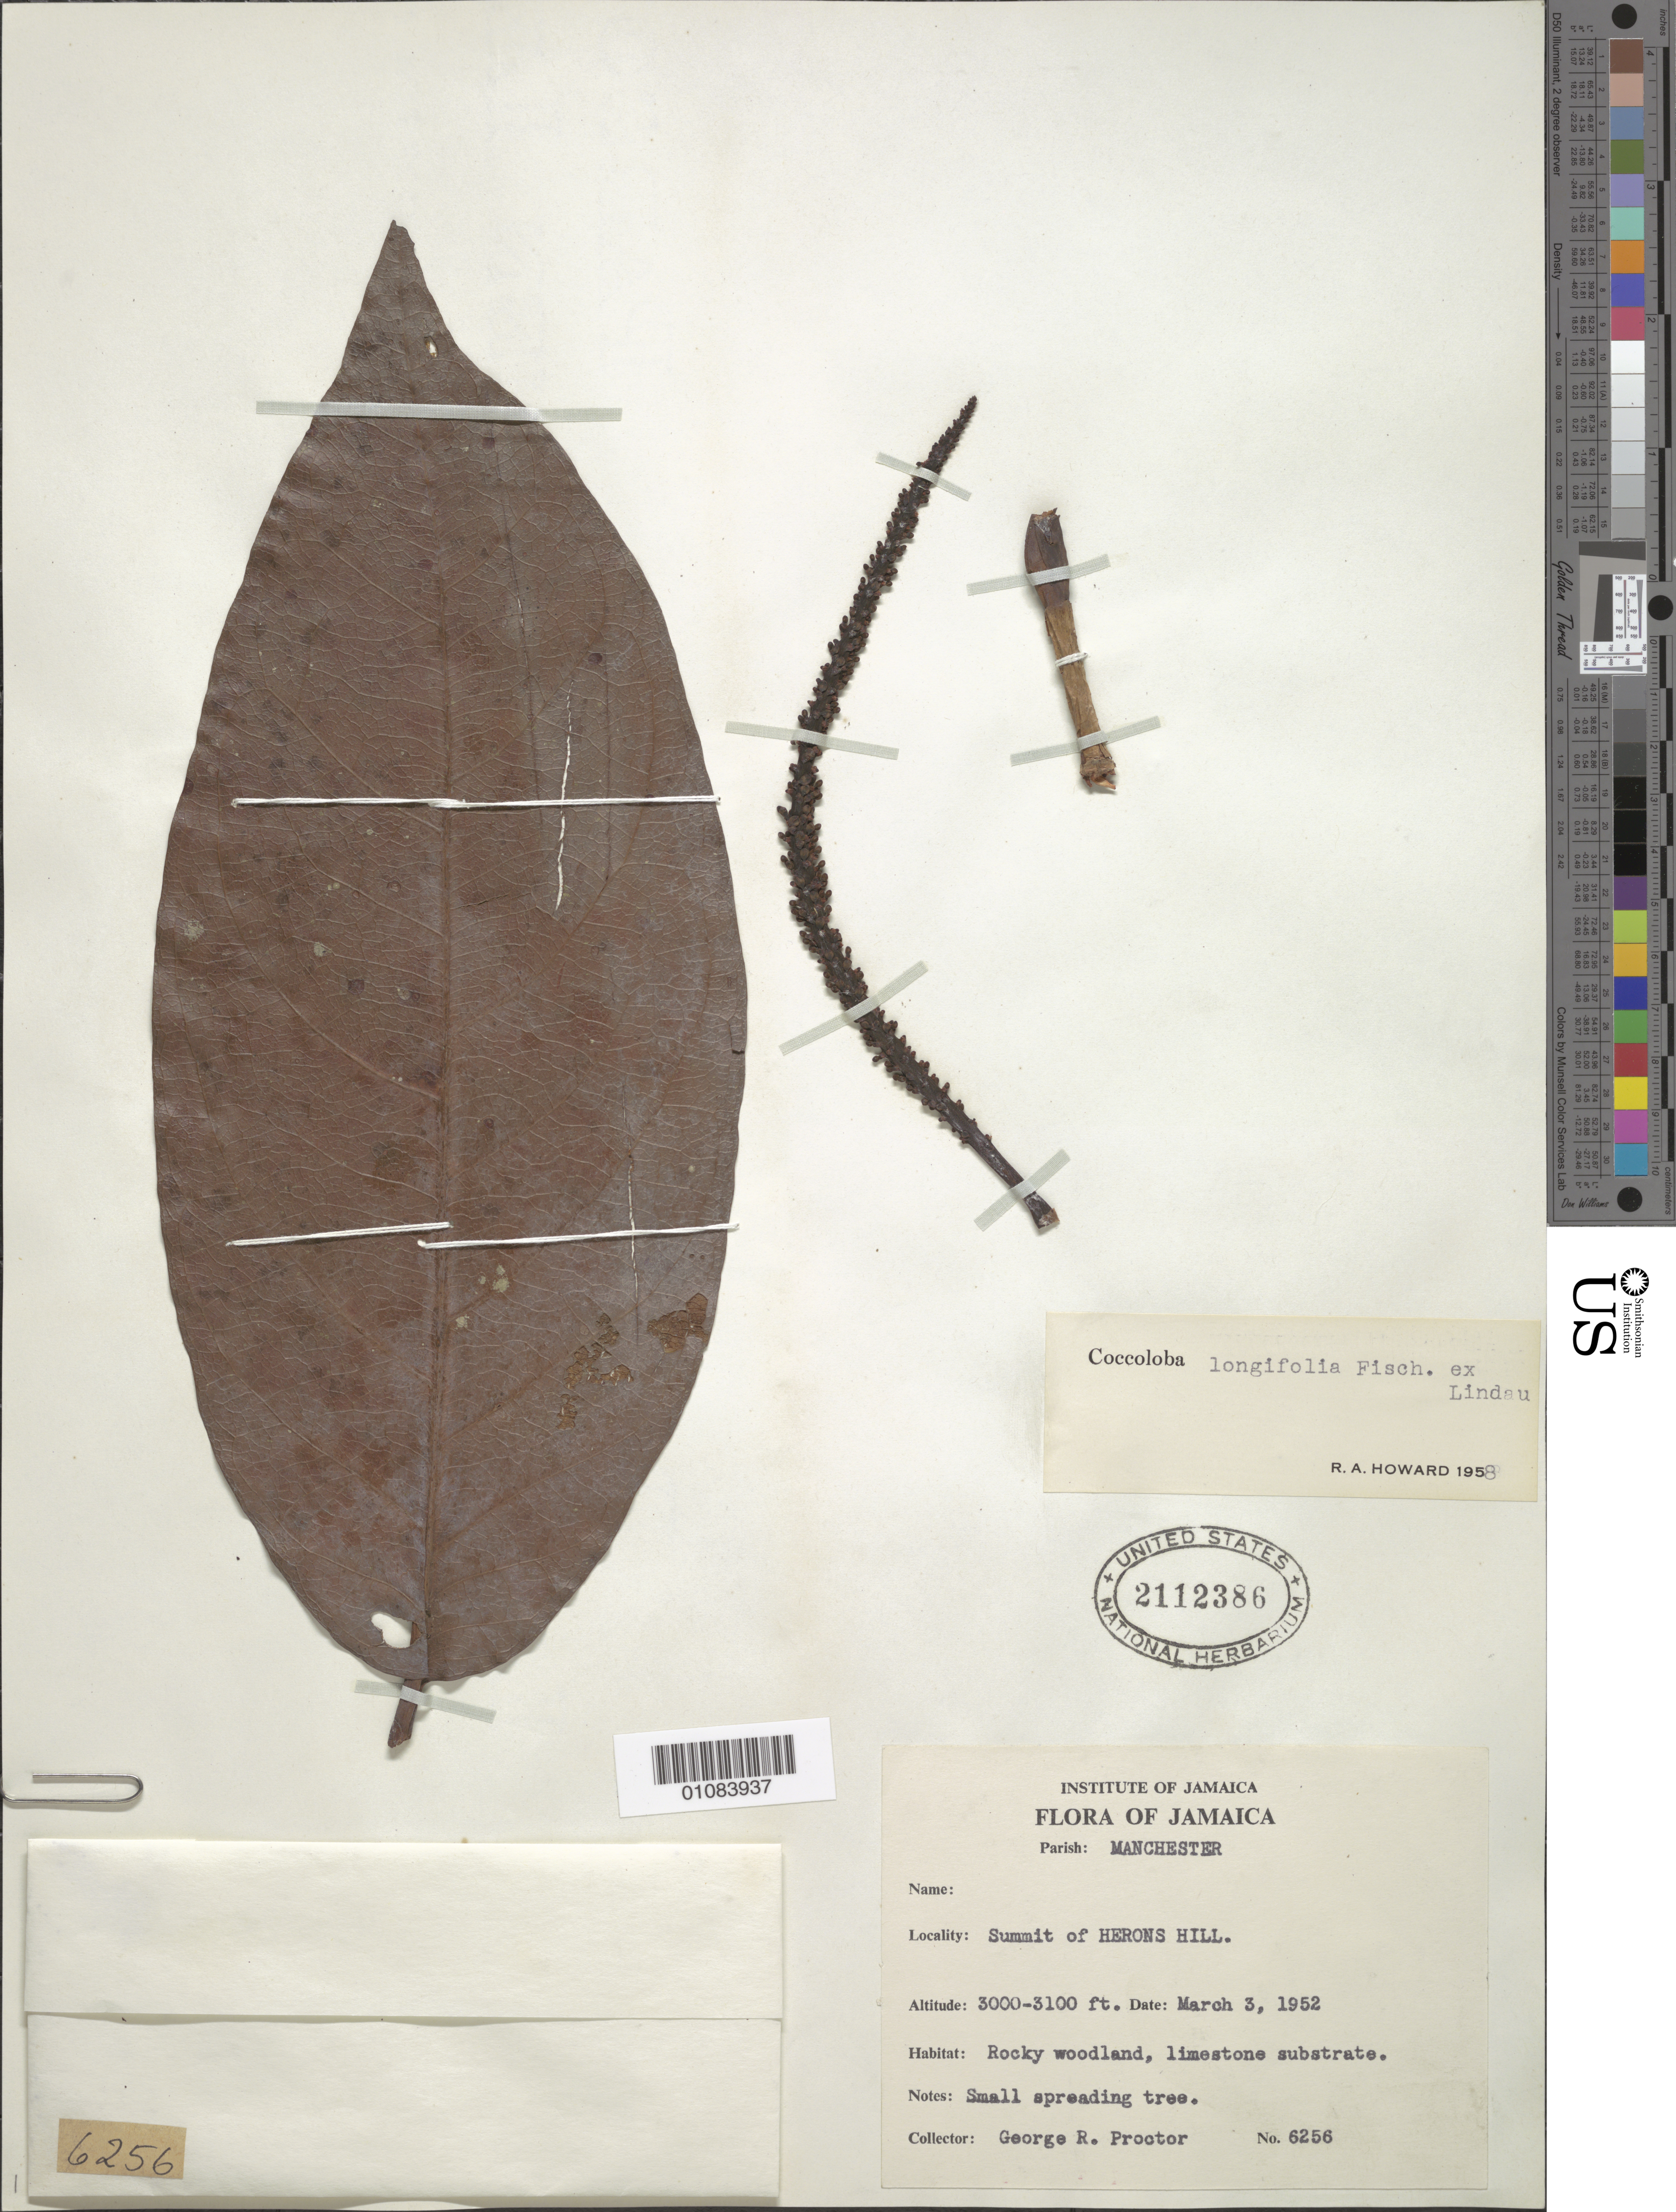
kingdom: Plantae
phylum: Tracheophyta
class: Magnoliopsida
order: Caryophyllales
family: Polygonaceae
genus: Coccoloba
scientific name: Coccoloba longifolia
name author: Fisch. ex Lindau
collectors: G. R. Proctor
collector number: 6256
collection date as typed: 03 Mar 1952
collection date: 1952-03-03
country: Jamaica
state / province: Manchester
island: Jamaica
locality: Summit of Heron's Hill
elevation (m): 914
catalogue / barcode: US 2112386